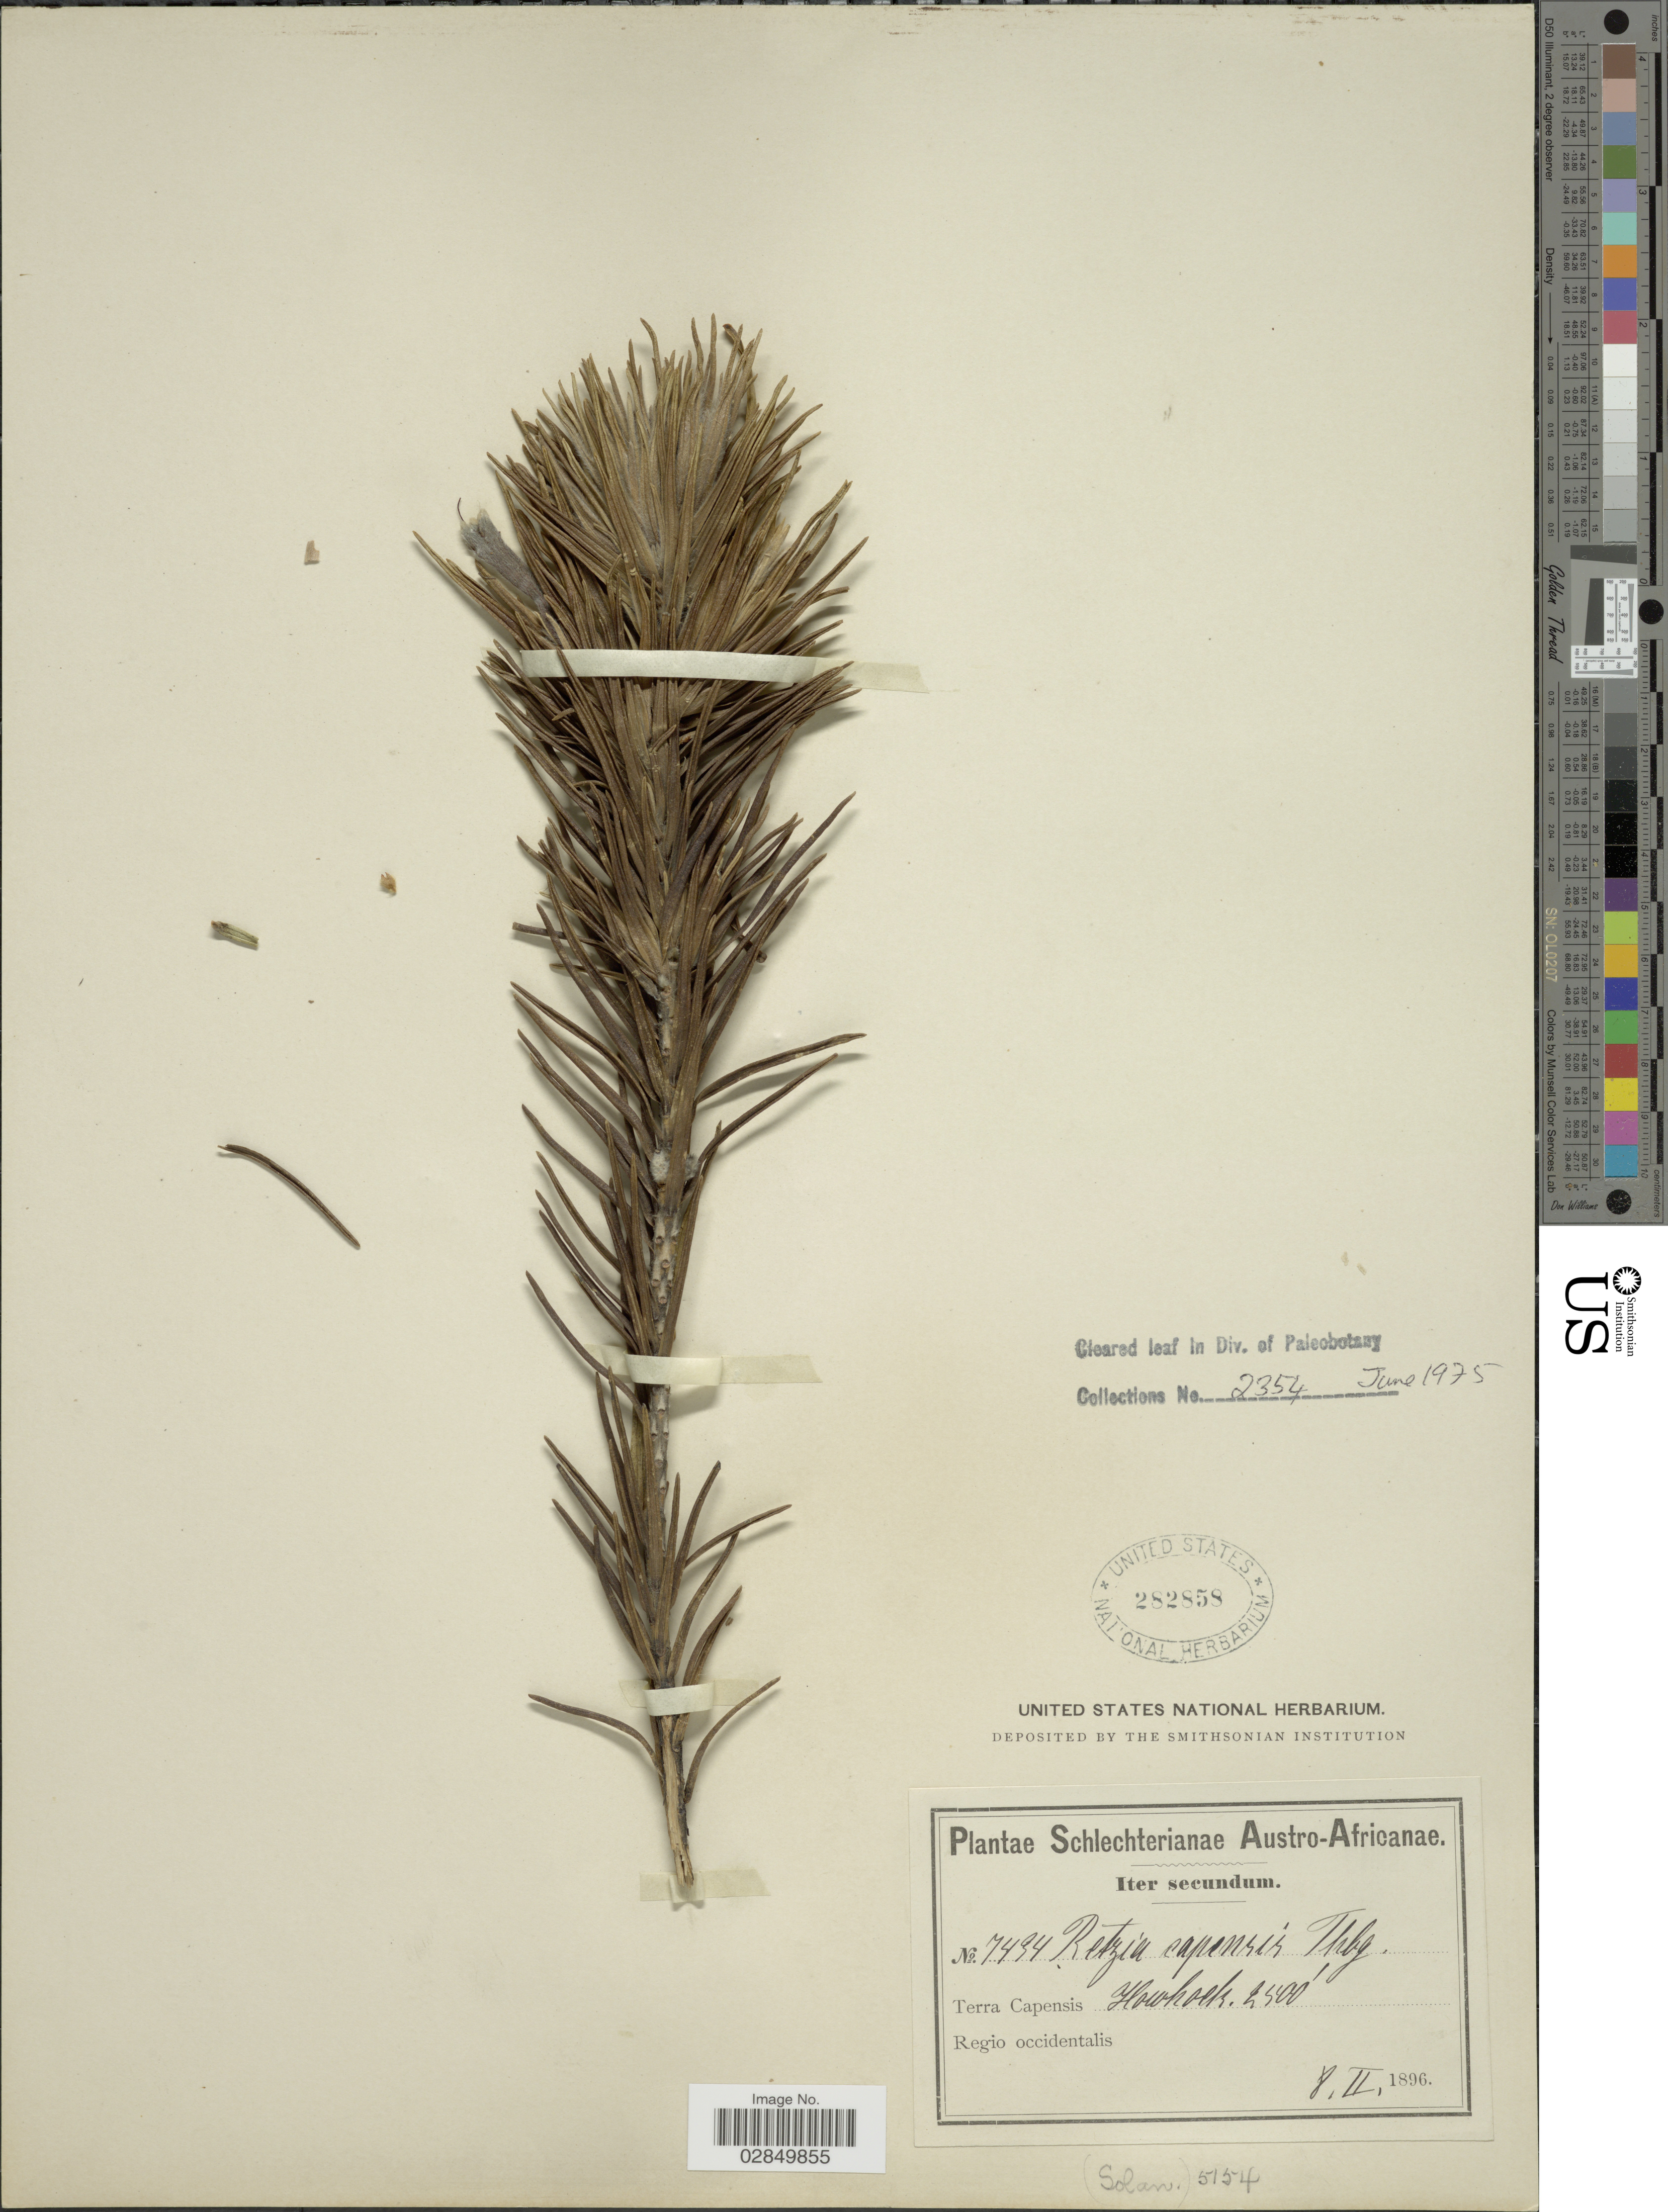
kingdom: Plantae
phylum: Tracheophyta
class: Magnoliopsida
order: Lamiales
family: Stilbaceae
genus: Retzia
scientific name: Retzia capensis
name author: Thunb.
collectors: Schlechter, --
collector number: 7434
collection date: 1896-02-08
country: South Africa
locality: Terra Capensis, Howhoek. Regio occidentalis.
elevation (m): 762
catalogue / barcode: US 282858